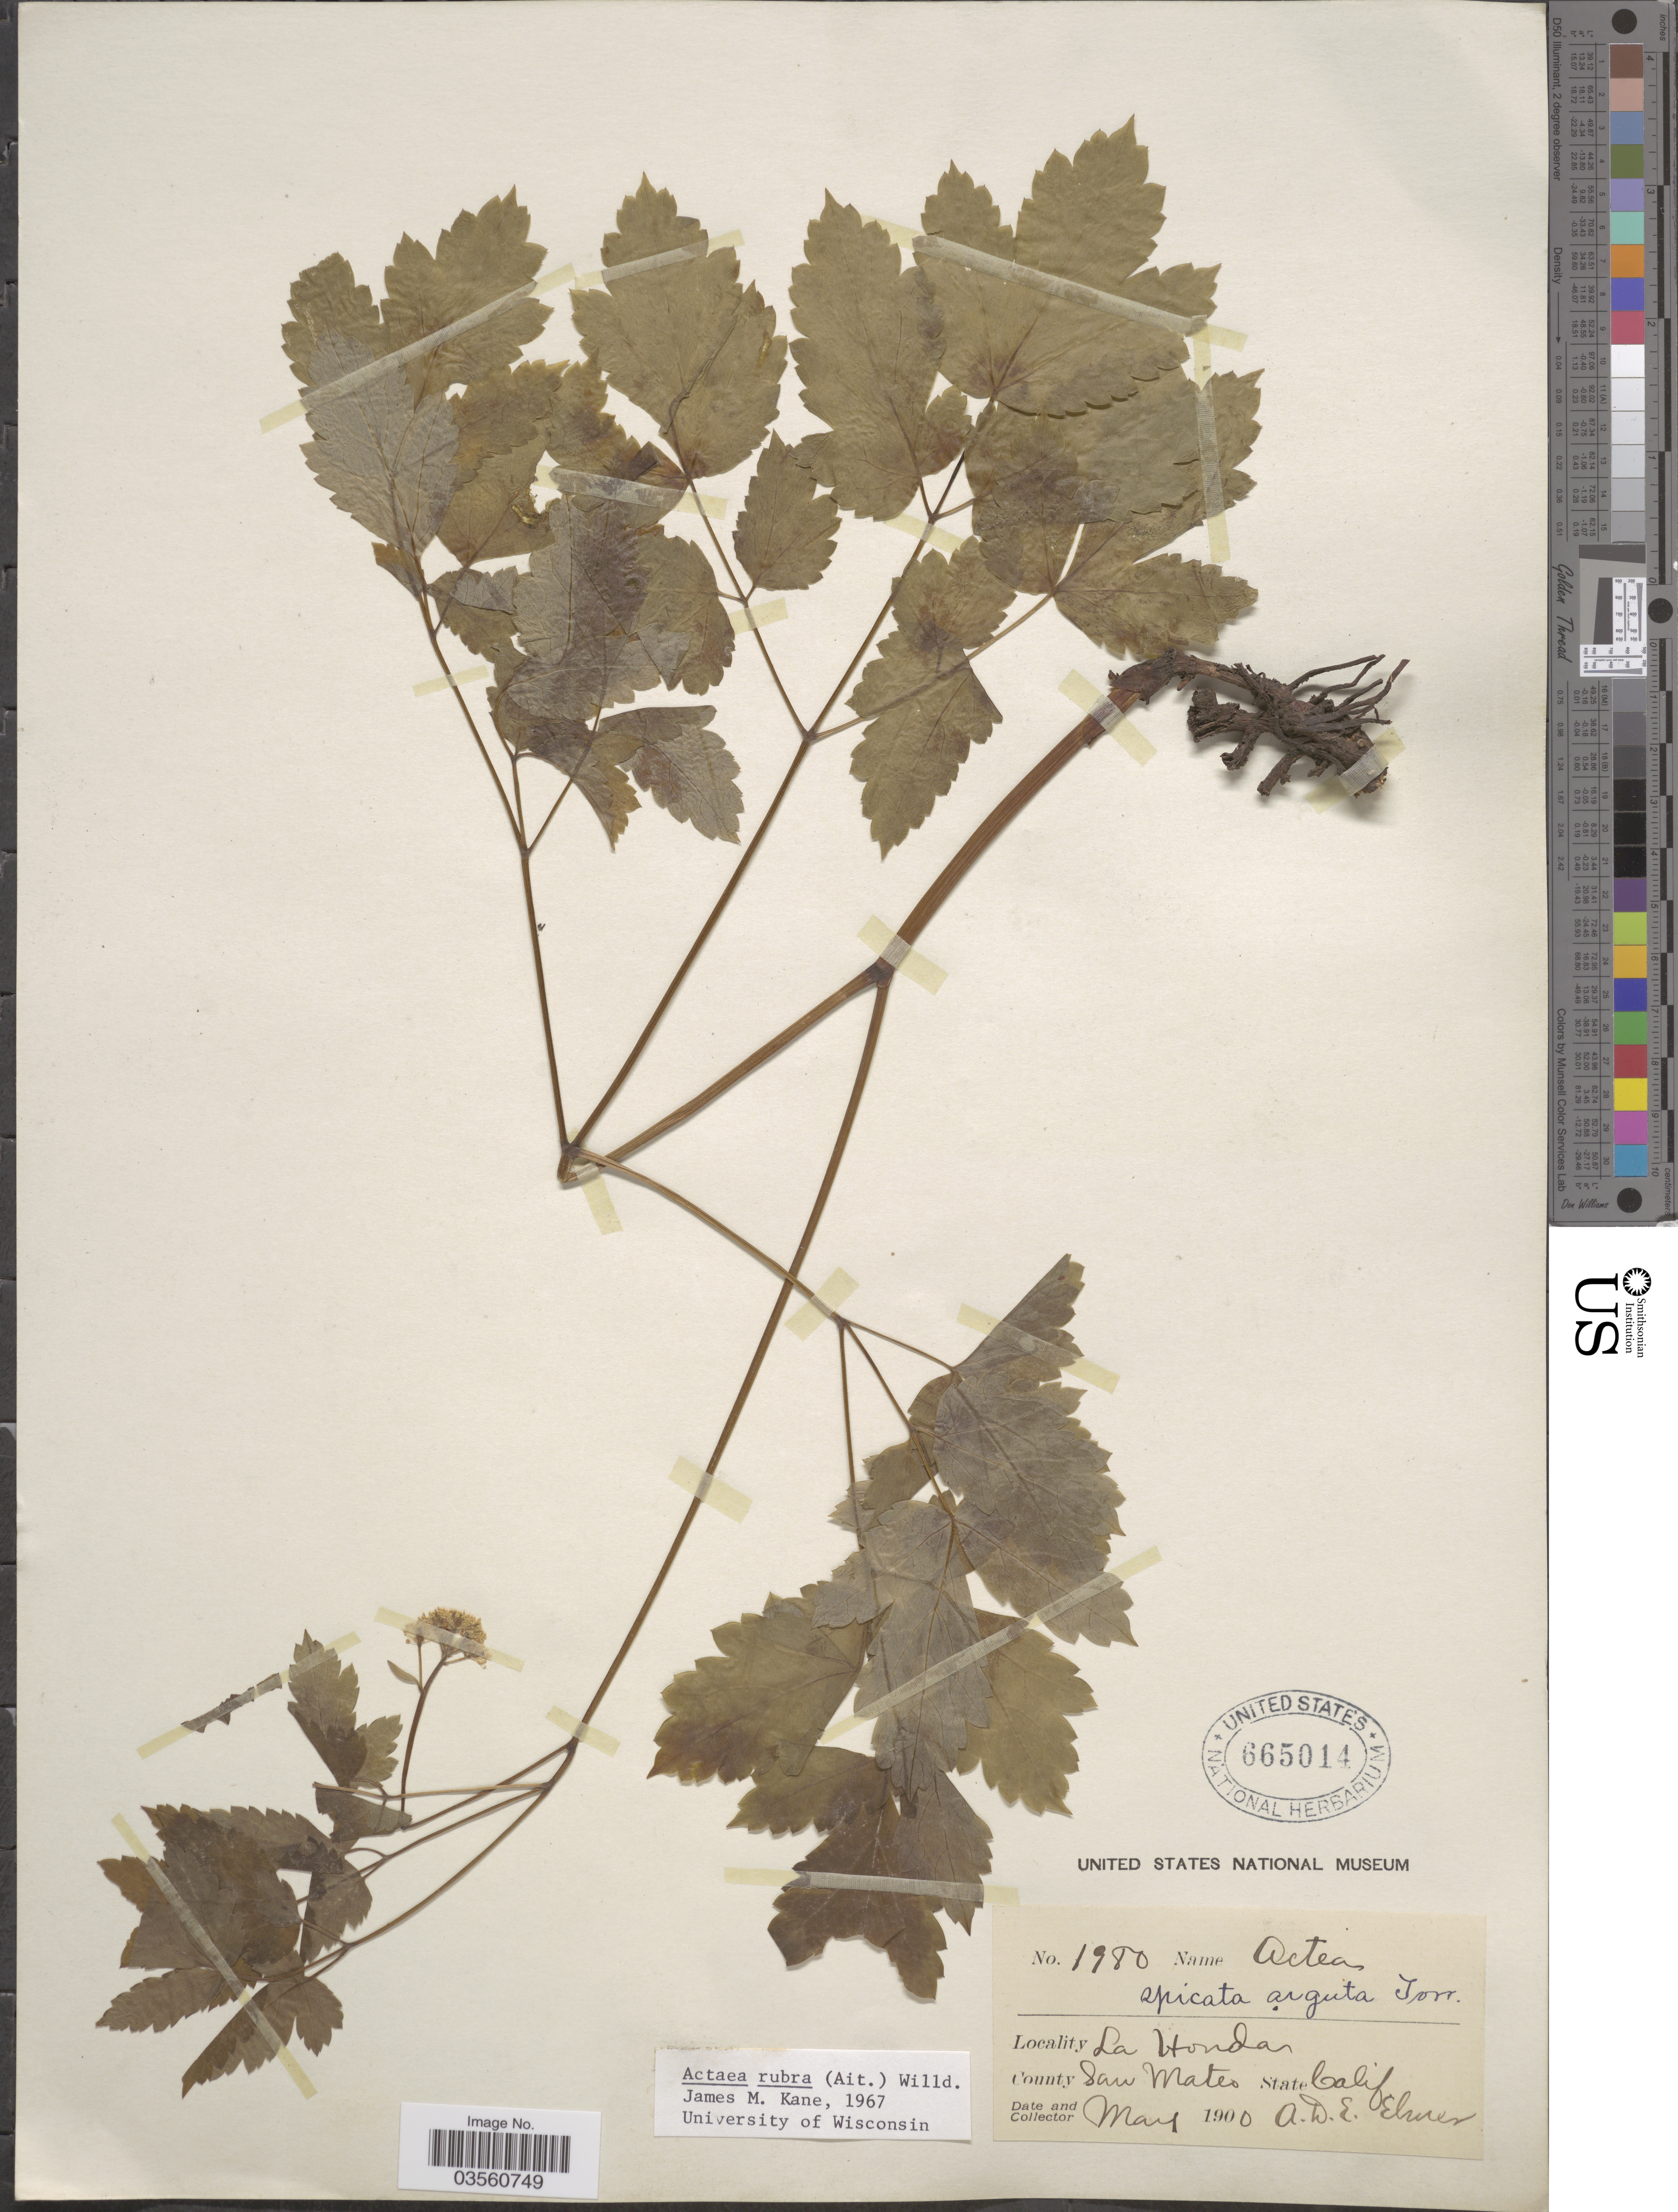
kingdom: Plantae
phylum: Tracheophyta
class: Magnoliopsida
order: Ranunculales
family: Ranunculaceae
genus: Actaea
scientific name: Actaea rubra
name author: (Aiton) Willd.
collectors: A. D. E. Elmer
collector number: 1980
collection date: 1900-05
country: United States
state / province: California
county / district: San Mateo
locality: La Honda. County San Mateo.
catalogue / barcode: US 665014